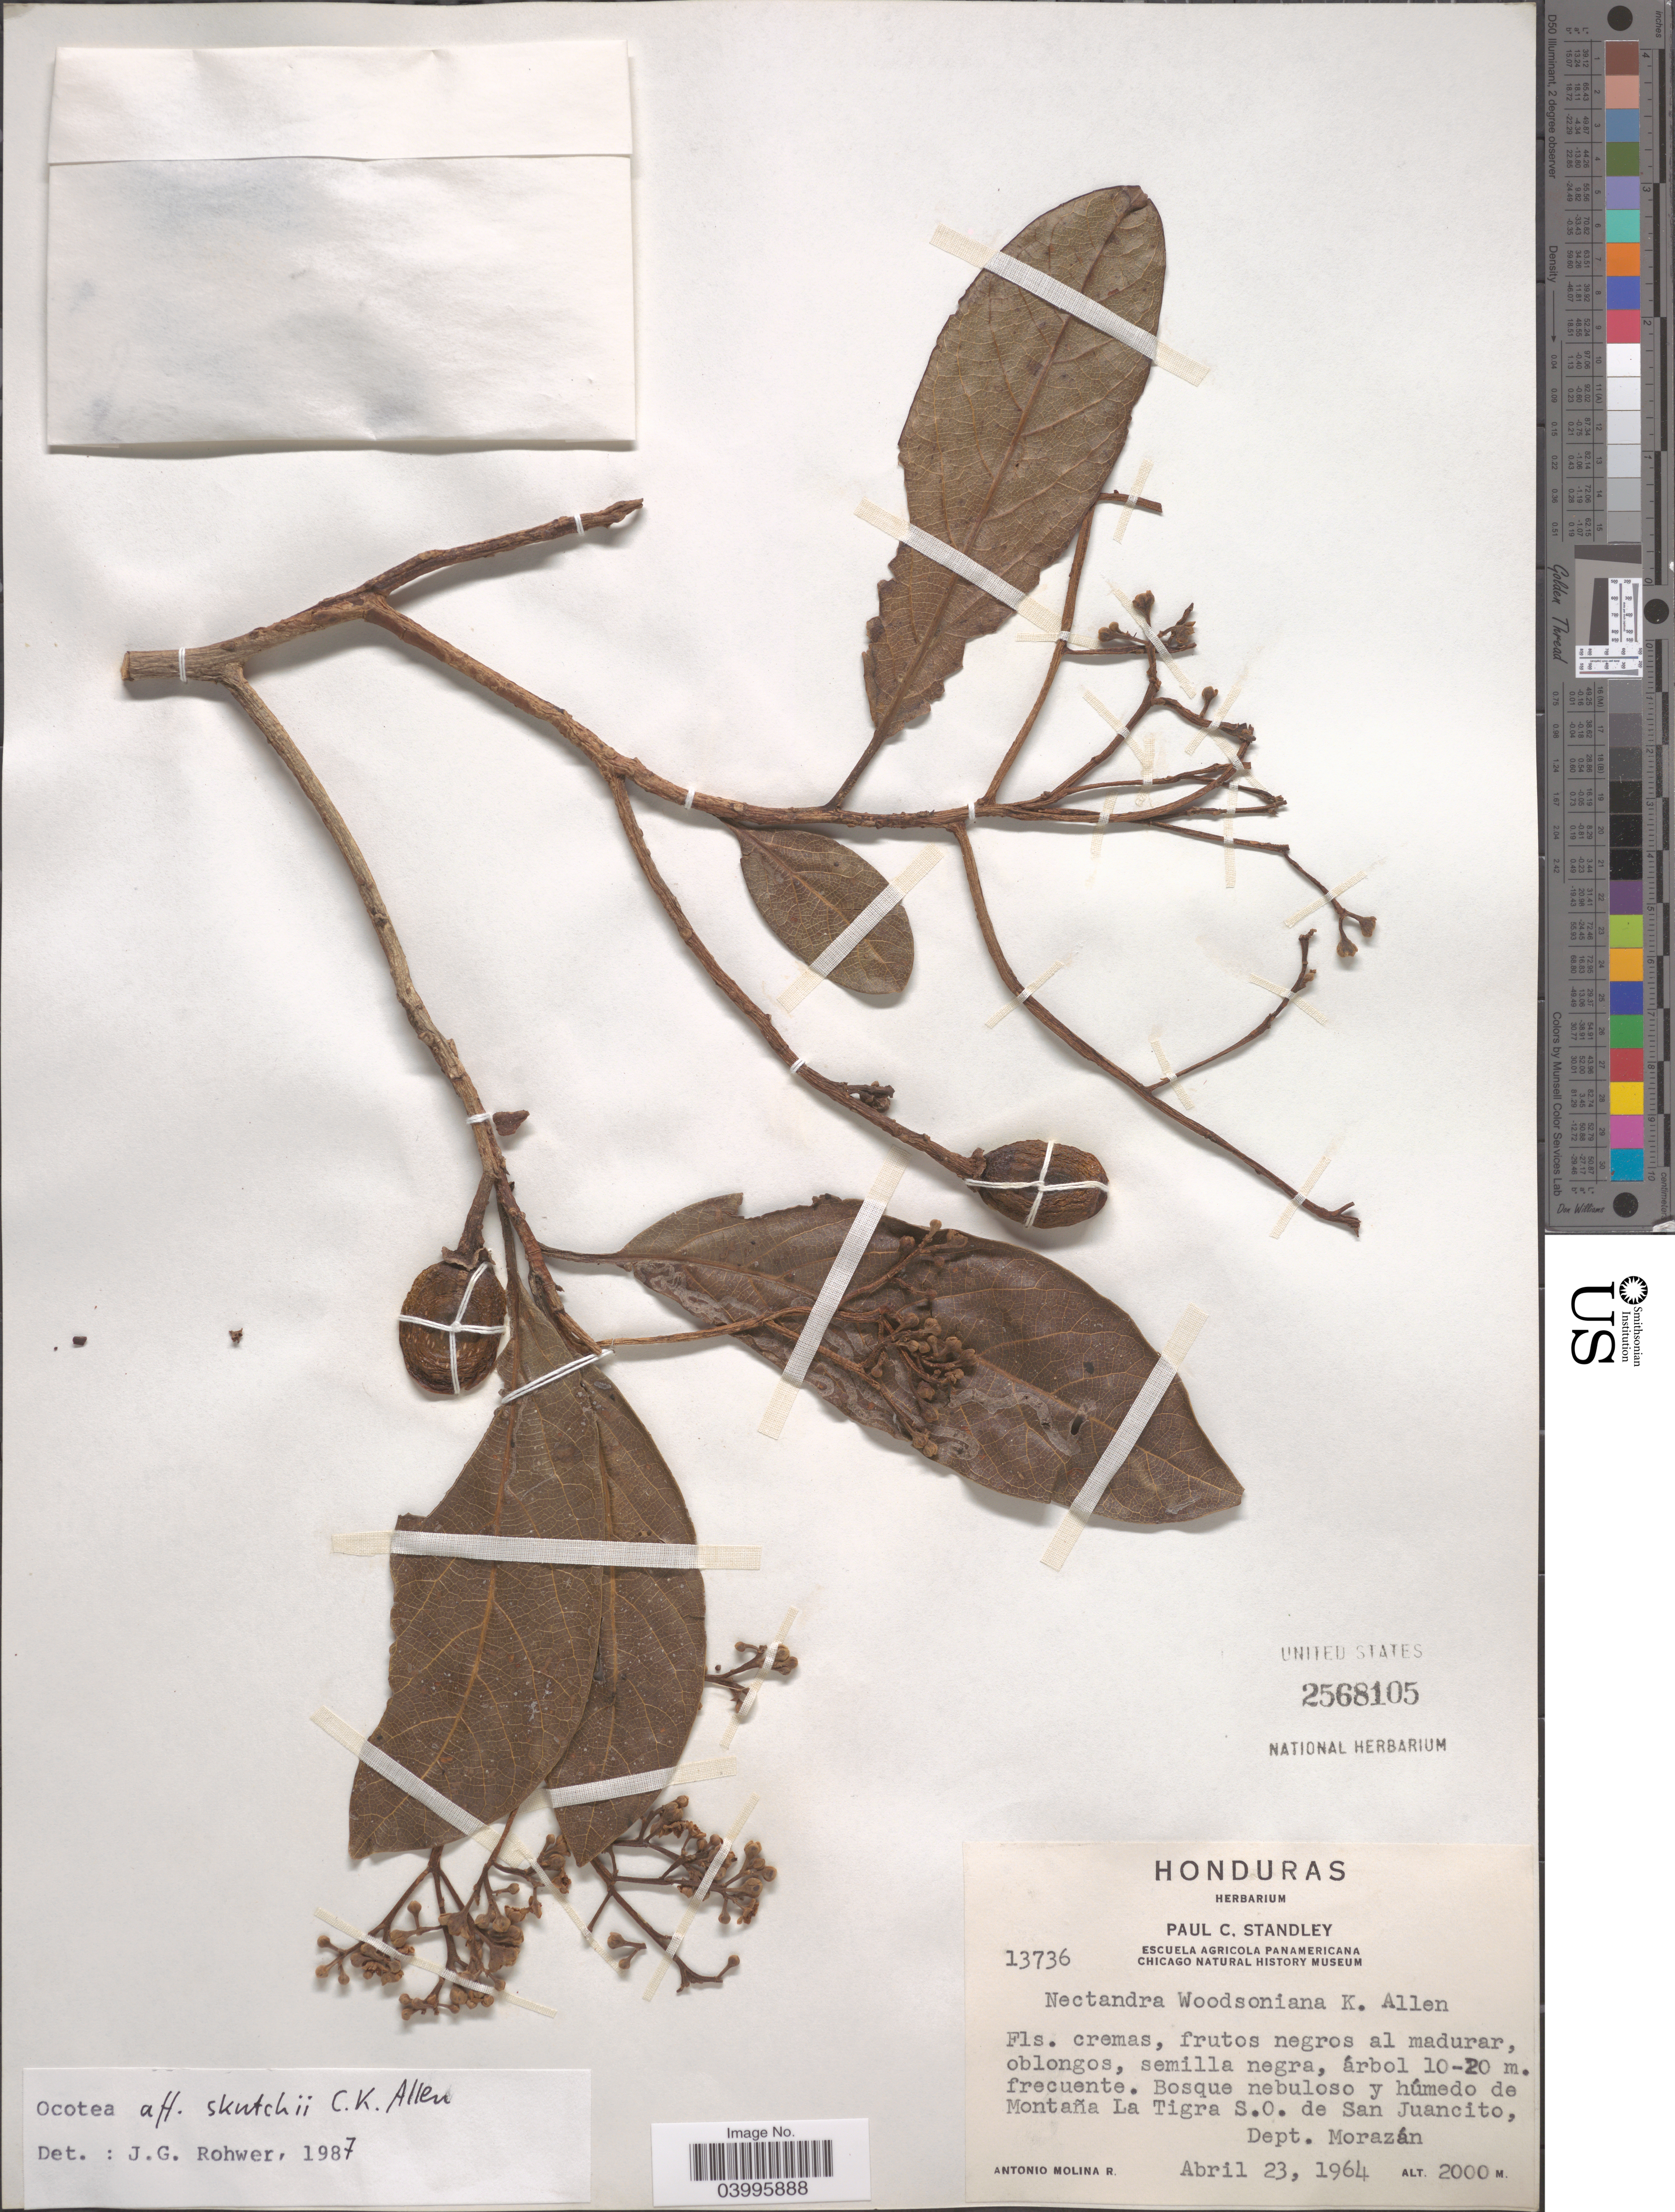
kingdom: Plantae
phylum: Tracheophyta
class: Magnoliopsida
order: Laurales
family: Lauraceae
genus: Ocotea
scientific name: Ocotea skutchii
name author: C.K. Allen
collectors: A. Molina R.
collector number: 13736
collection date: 1964-04-23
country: Honduras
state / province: Fco. Morazán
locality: Bosque nebuloso y húmedo de Montaña La Tigra S.O. de San Juancito, Dept. Morazán.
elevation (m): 2000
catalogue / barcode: US 2568105